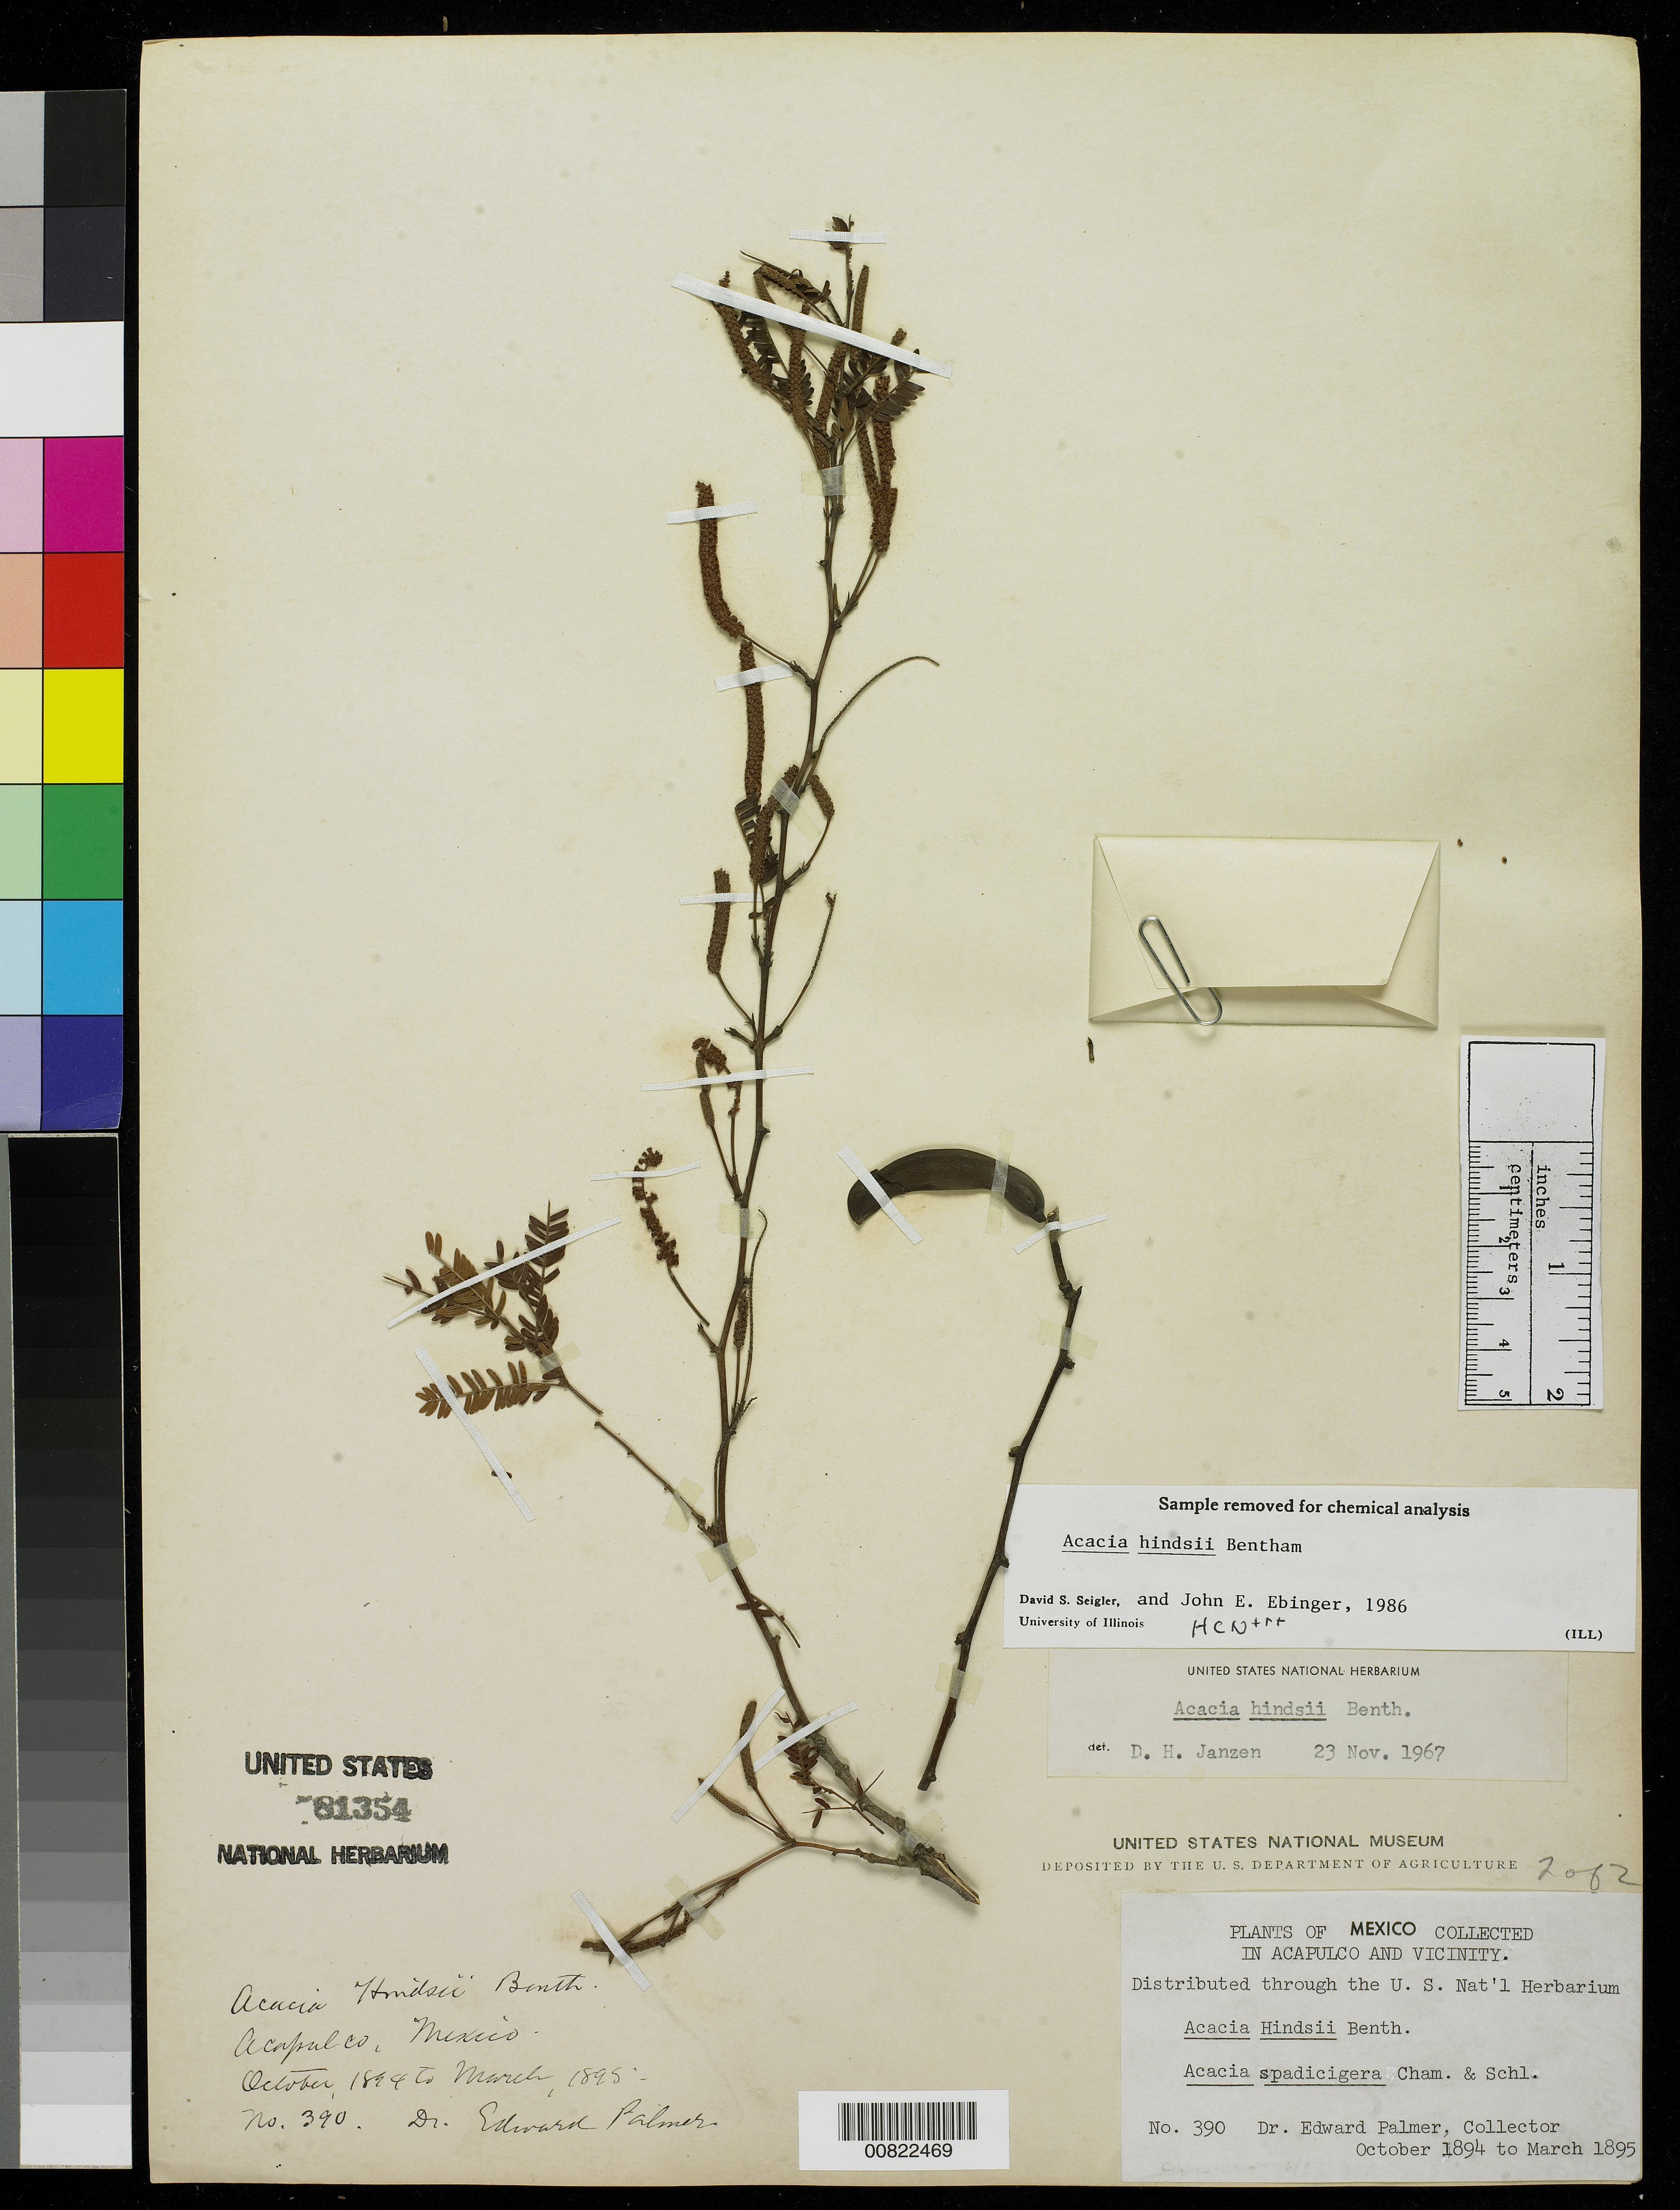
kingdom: Plantae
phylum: Tracheophyta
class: Magnoliopsida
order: Fabales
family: Fabaceae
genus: Vachellia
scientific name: Vachellia hindsii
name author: (Benth.) Seigler & Ebinger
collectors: E. Palmer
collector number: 390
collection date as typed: Oct 1894 to -- Mar 1895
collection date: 1894-10/1895-03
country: Mexico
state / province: Guerrero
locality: Acapulco, Guerrero and vicinity.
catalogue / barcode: US 81354